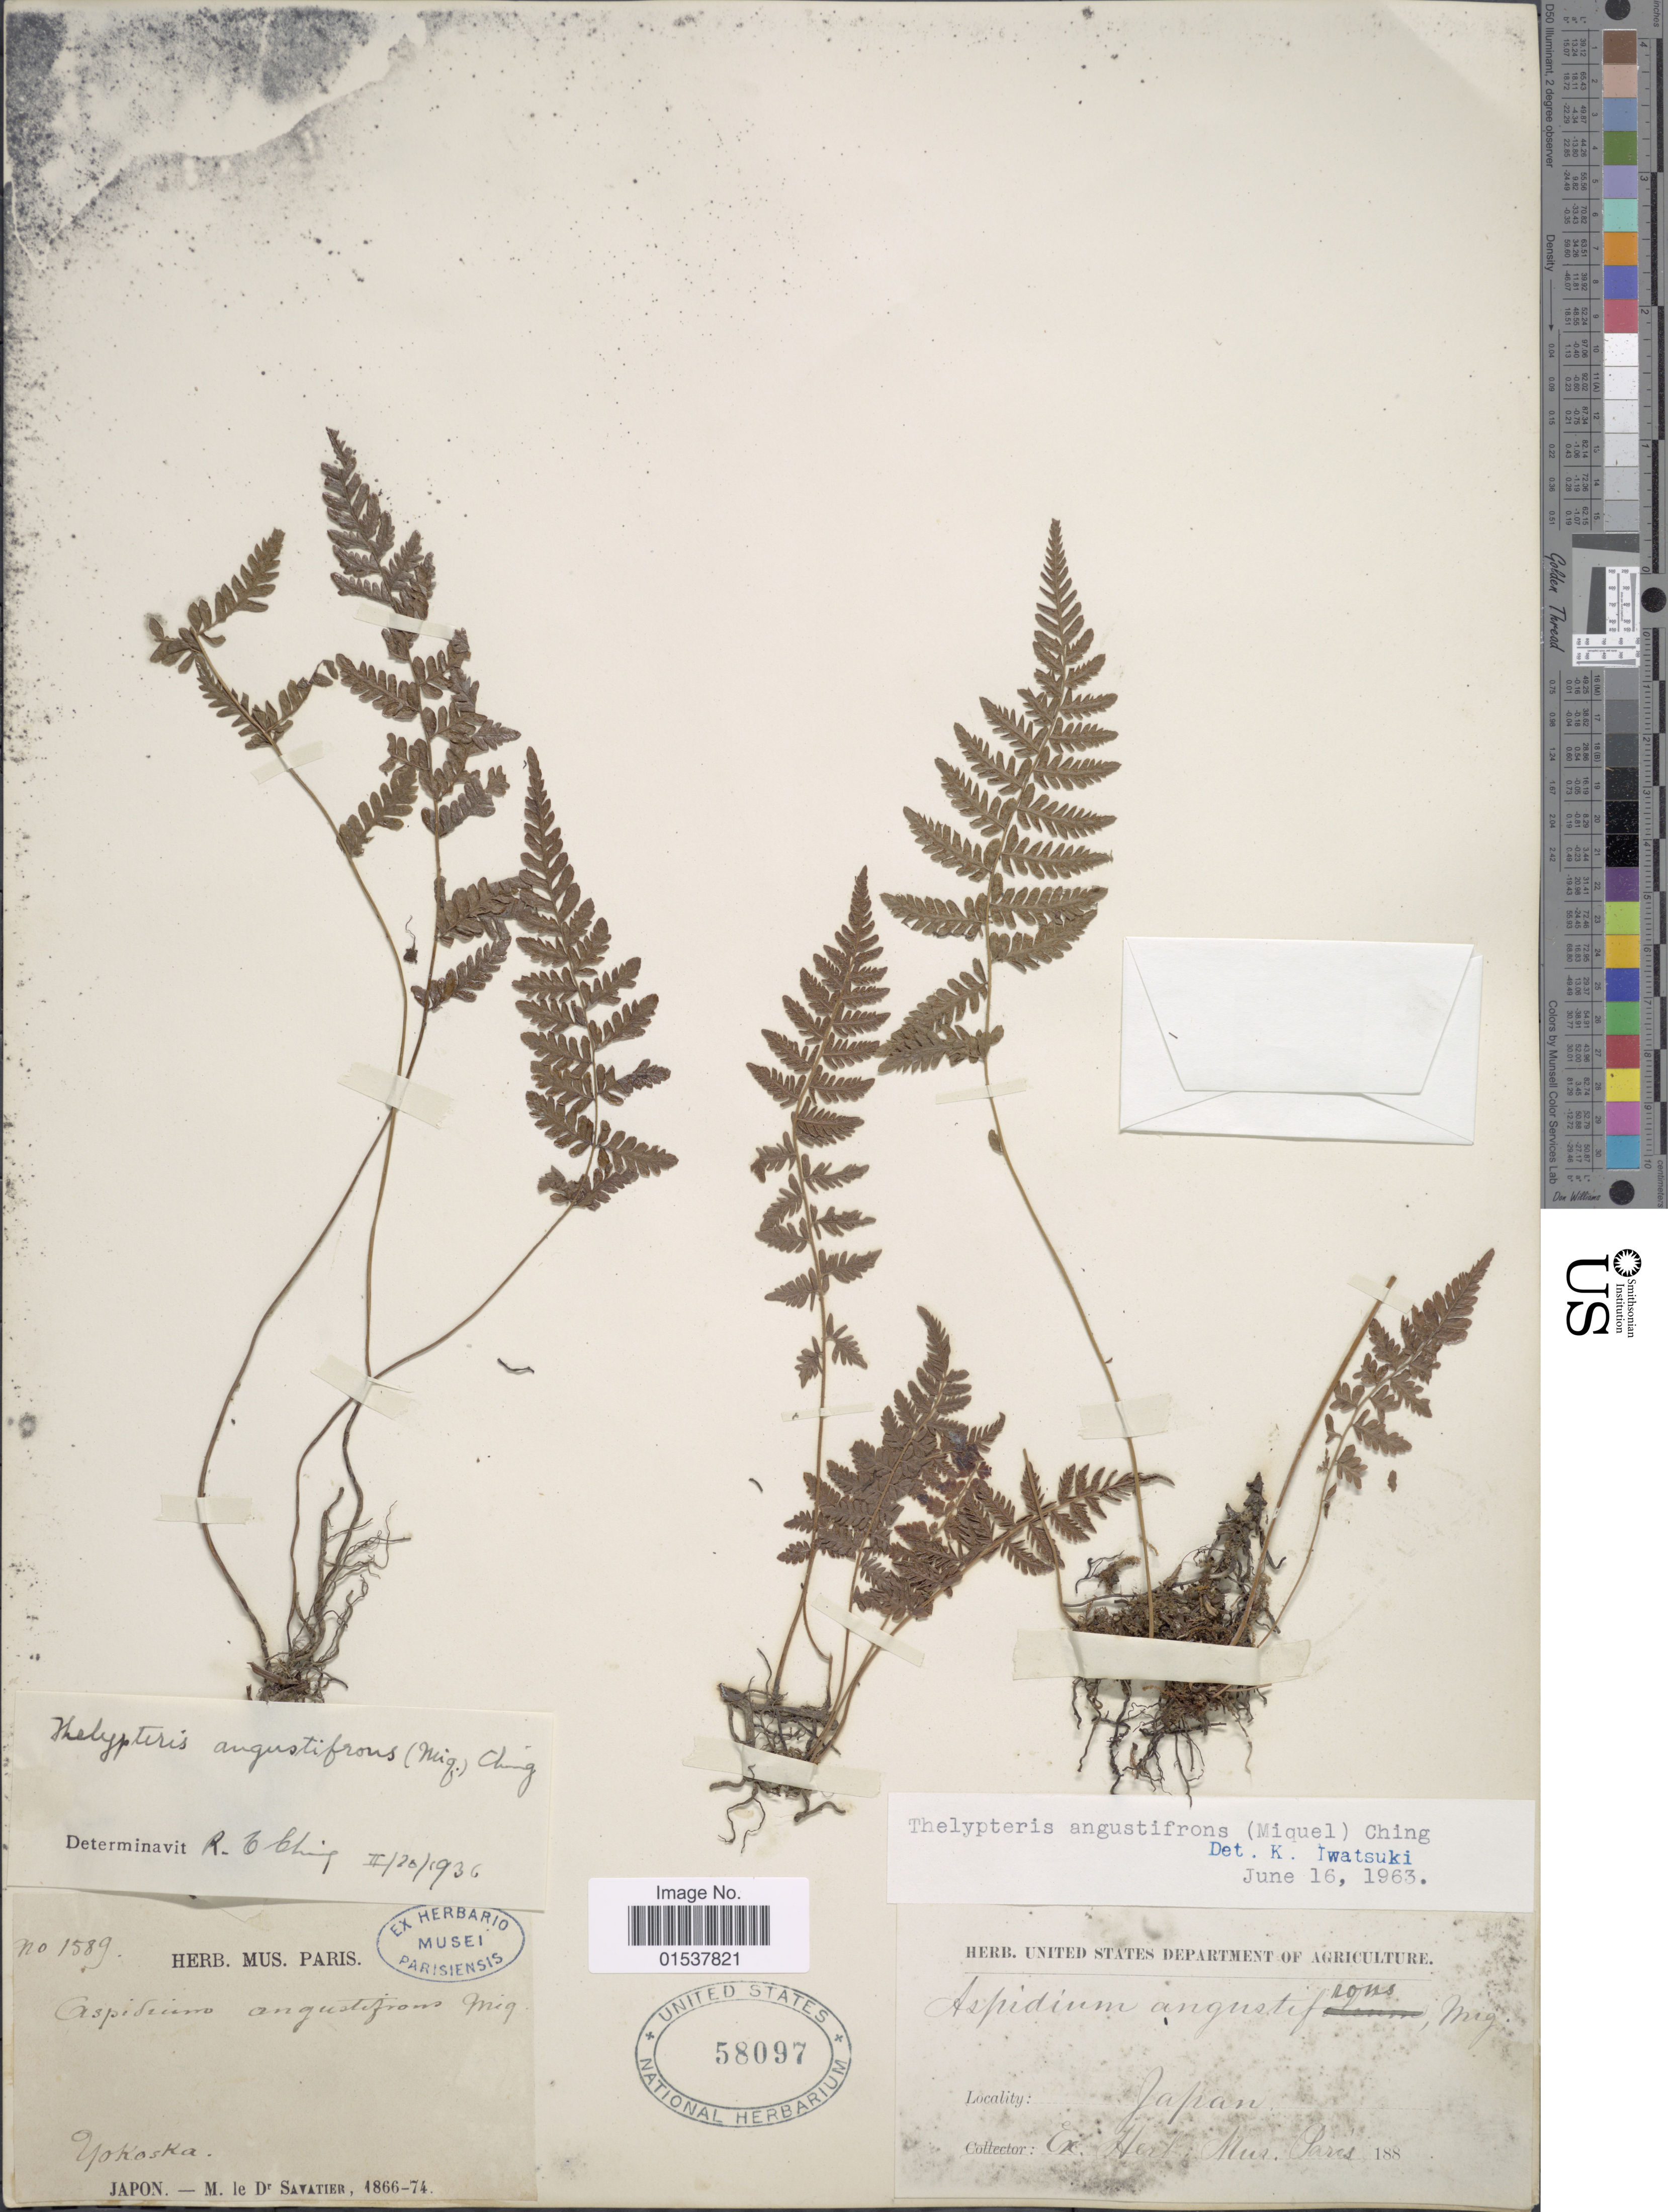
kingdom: Plantae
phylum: Tracheophyta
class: Polypodiopsida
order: Polypodiales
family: Thelypteridaceae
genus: Parathelypteris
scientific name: Parathelypteris angustifrons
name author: (Miq.) Ching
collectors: Savatier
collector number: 1589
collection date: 1866/1874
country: Japan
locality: Yokoska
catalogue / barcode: US 58097